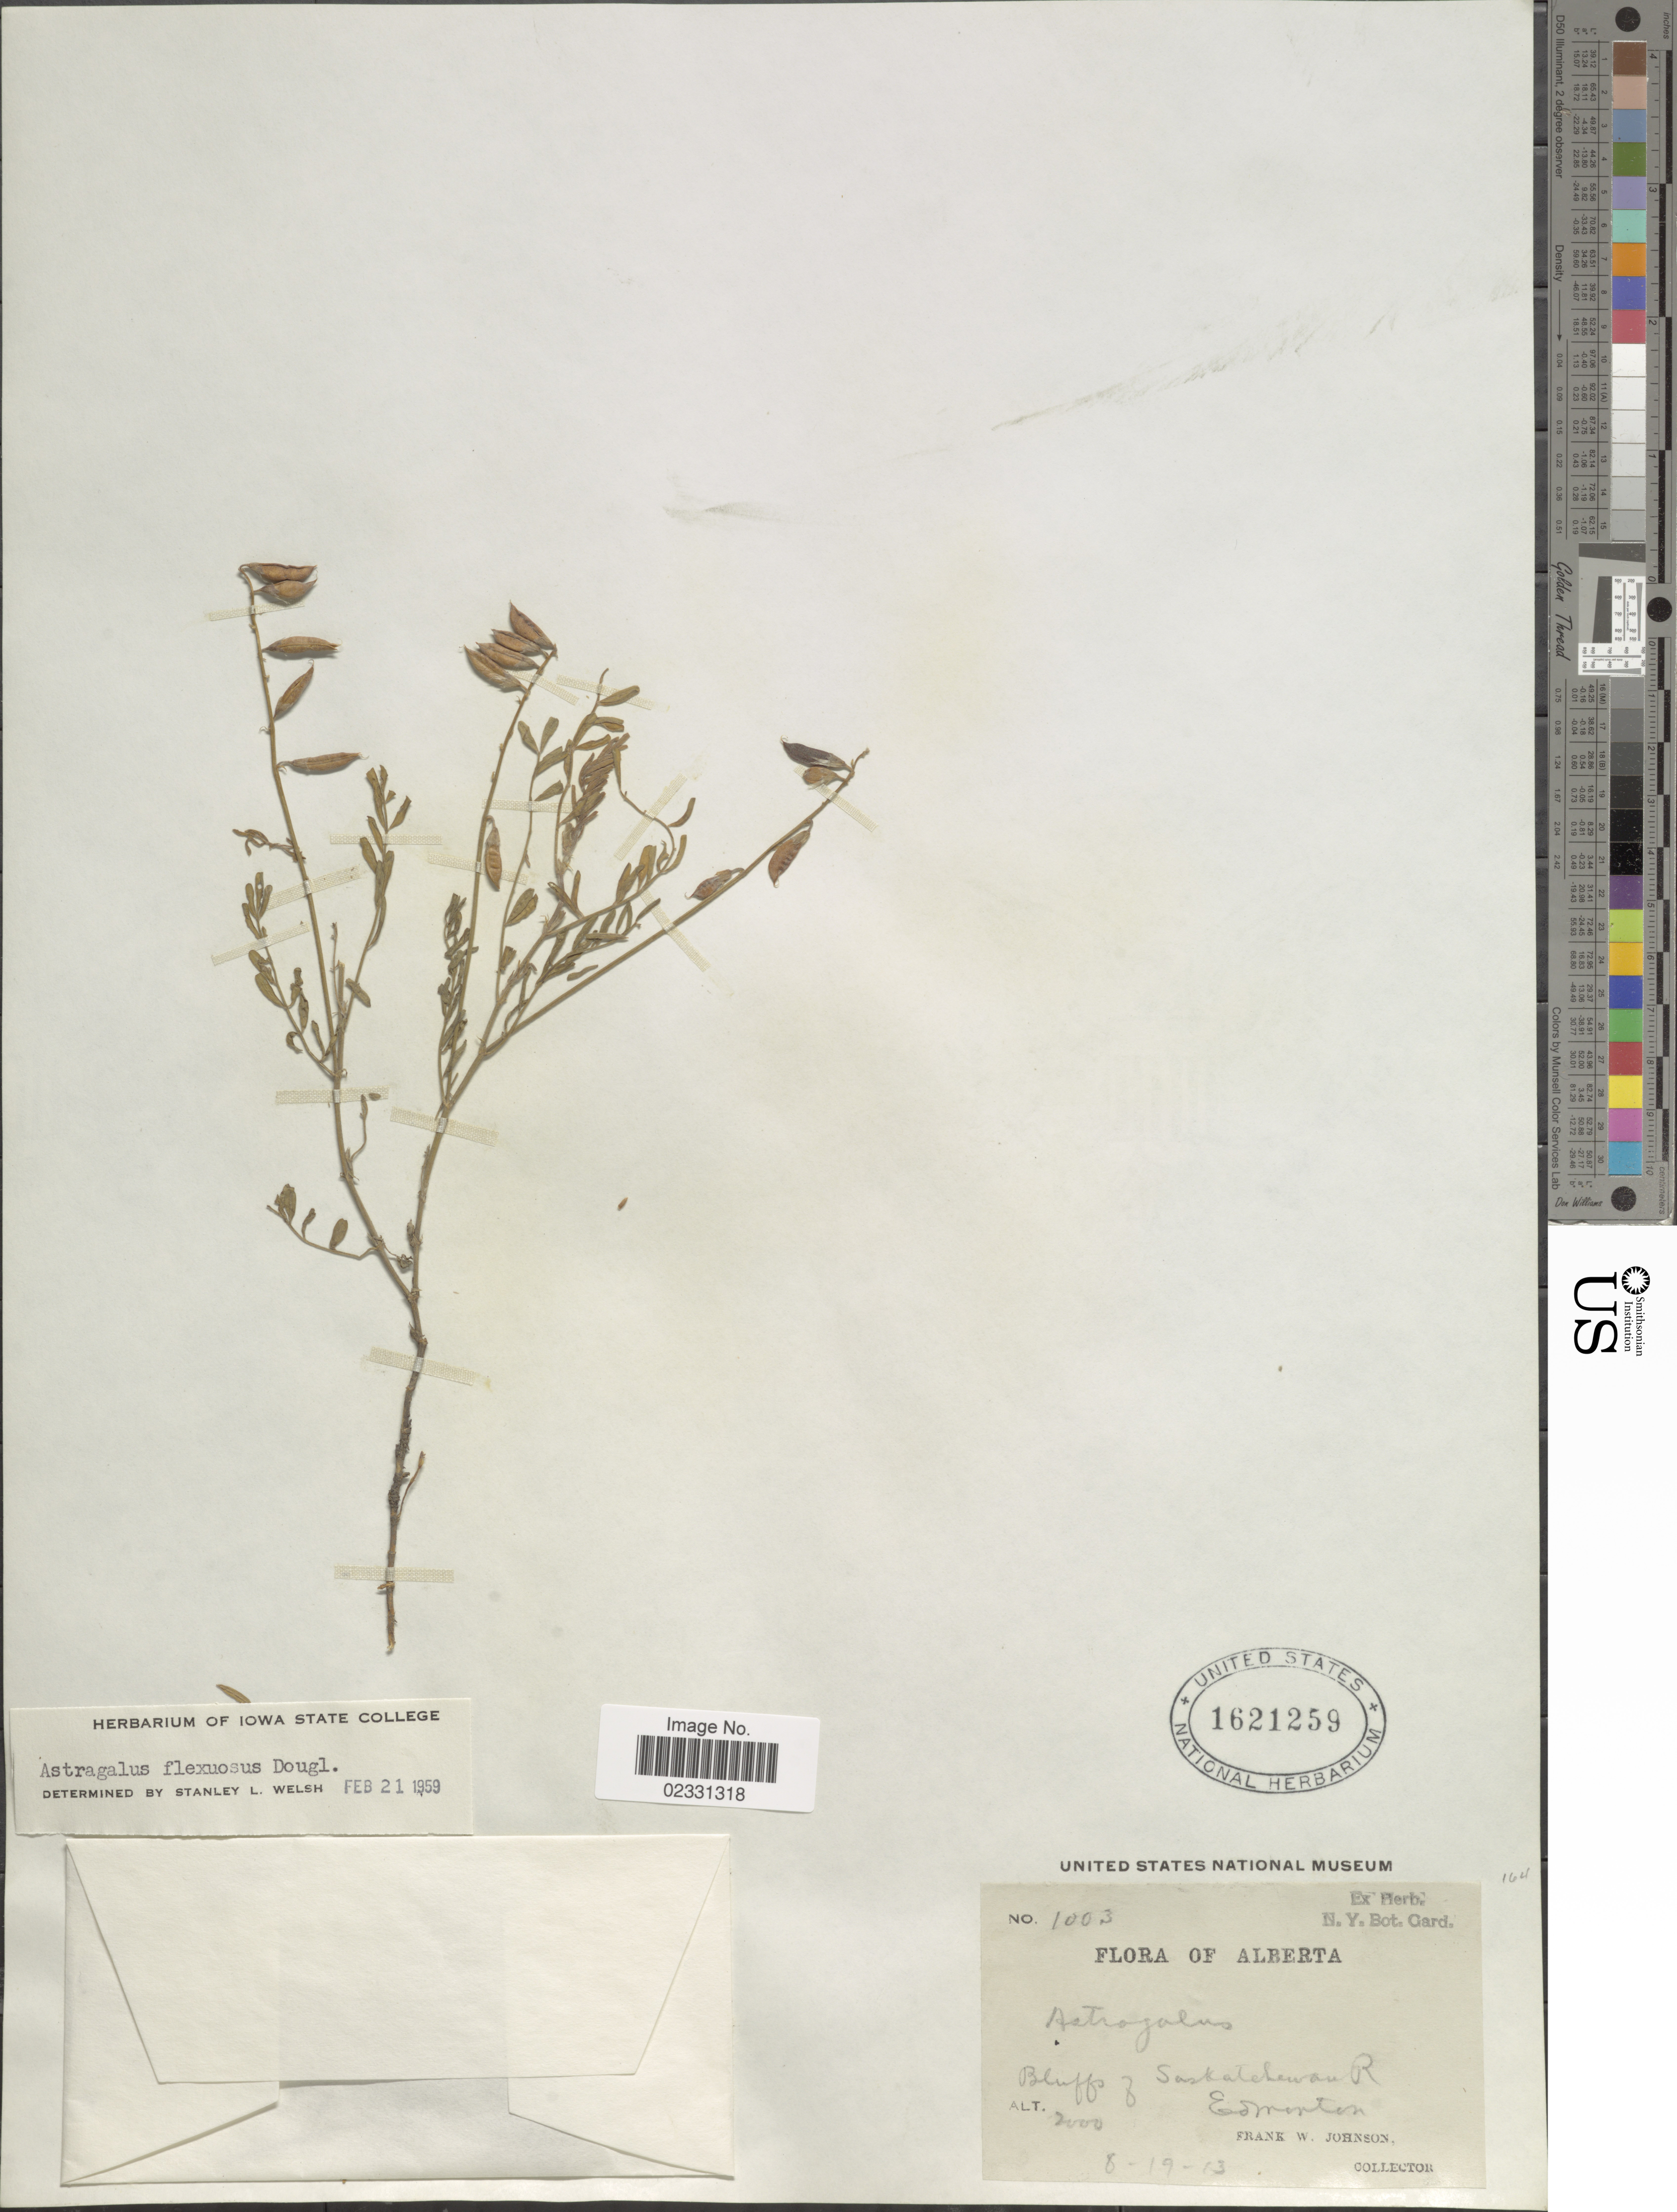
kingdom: Plantae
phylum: Tracheophyta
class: Magnoliopsida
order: Fabales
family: Fabaceae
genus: Astragalus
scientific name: Astragalus flexuosus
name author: (Hook.) Douglas ex G. Don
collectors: F. W. Johnson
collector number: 1003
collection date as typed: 8-19-13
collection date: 1913-08-19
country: Canada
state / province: Alberta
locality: Bluffs of Saskatchewan R,, Edmonton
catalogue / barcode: US 1621259